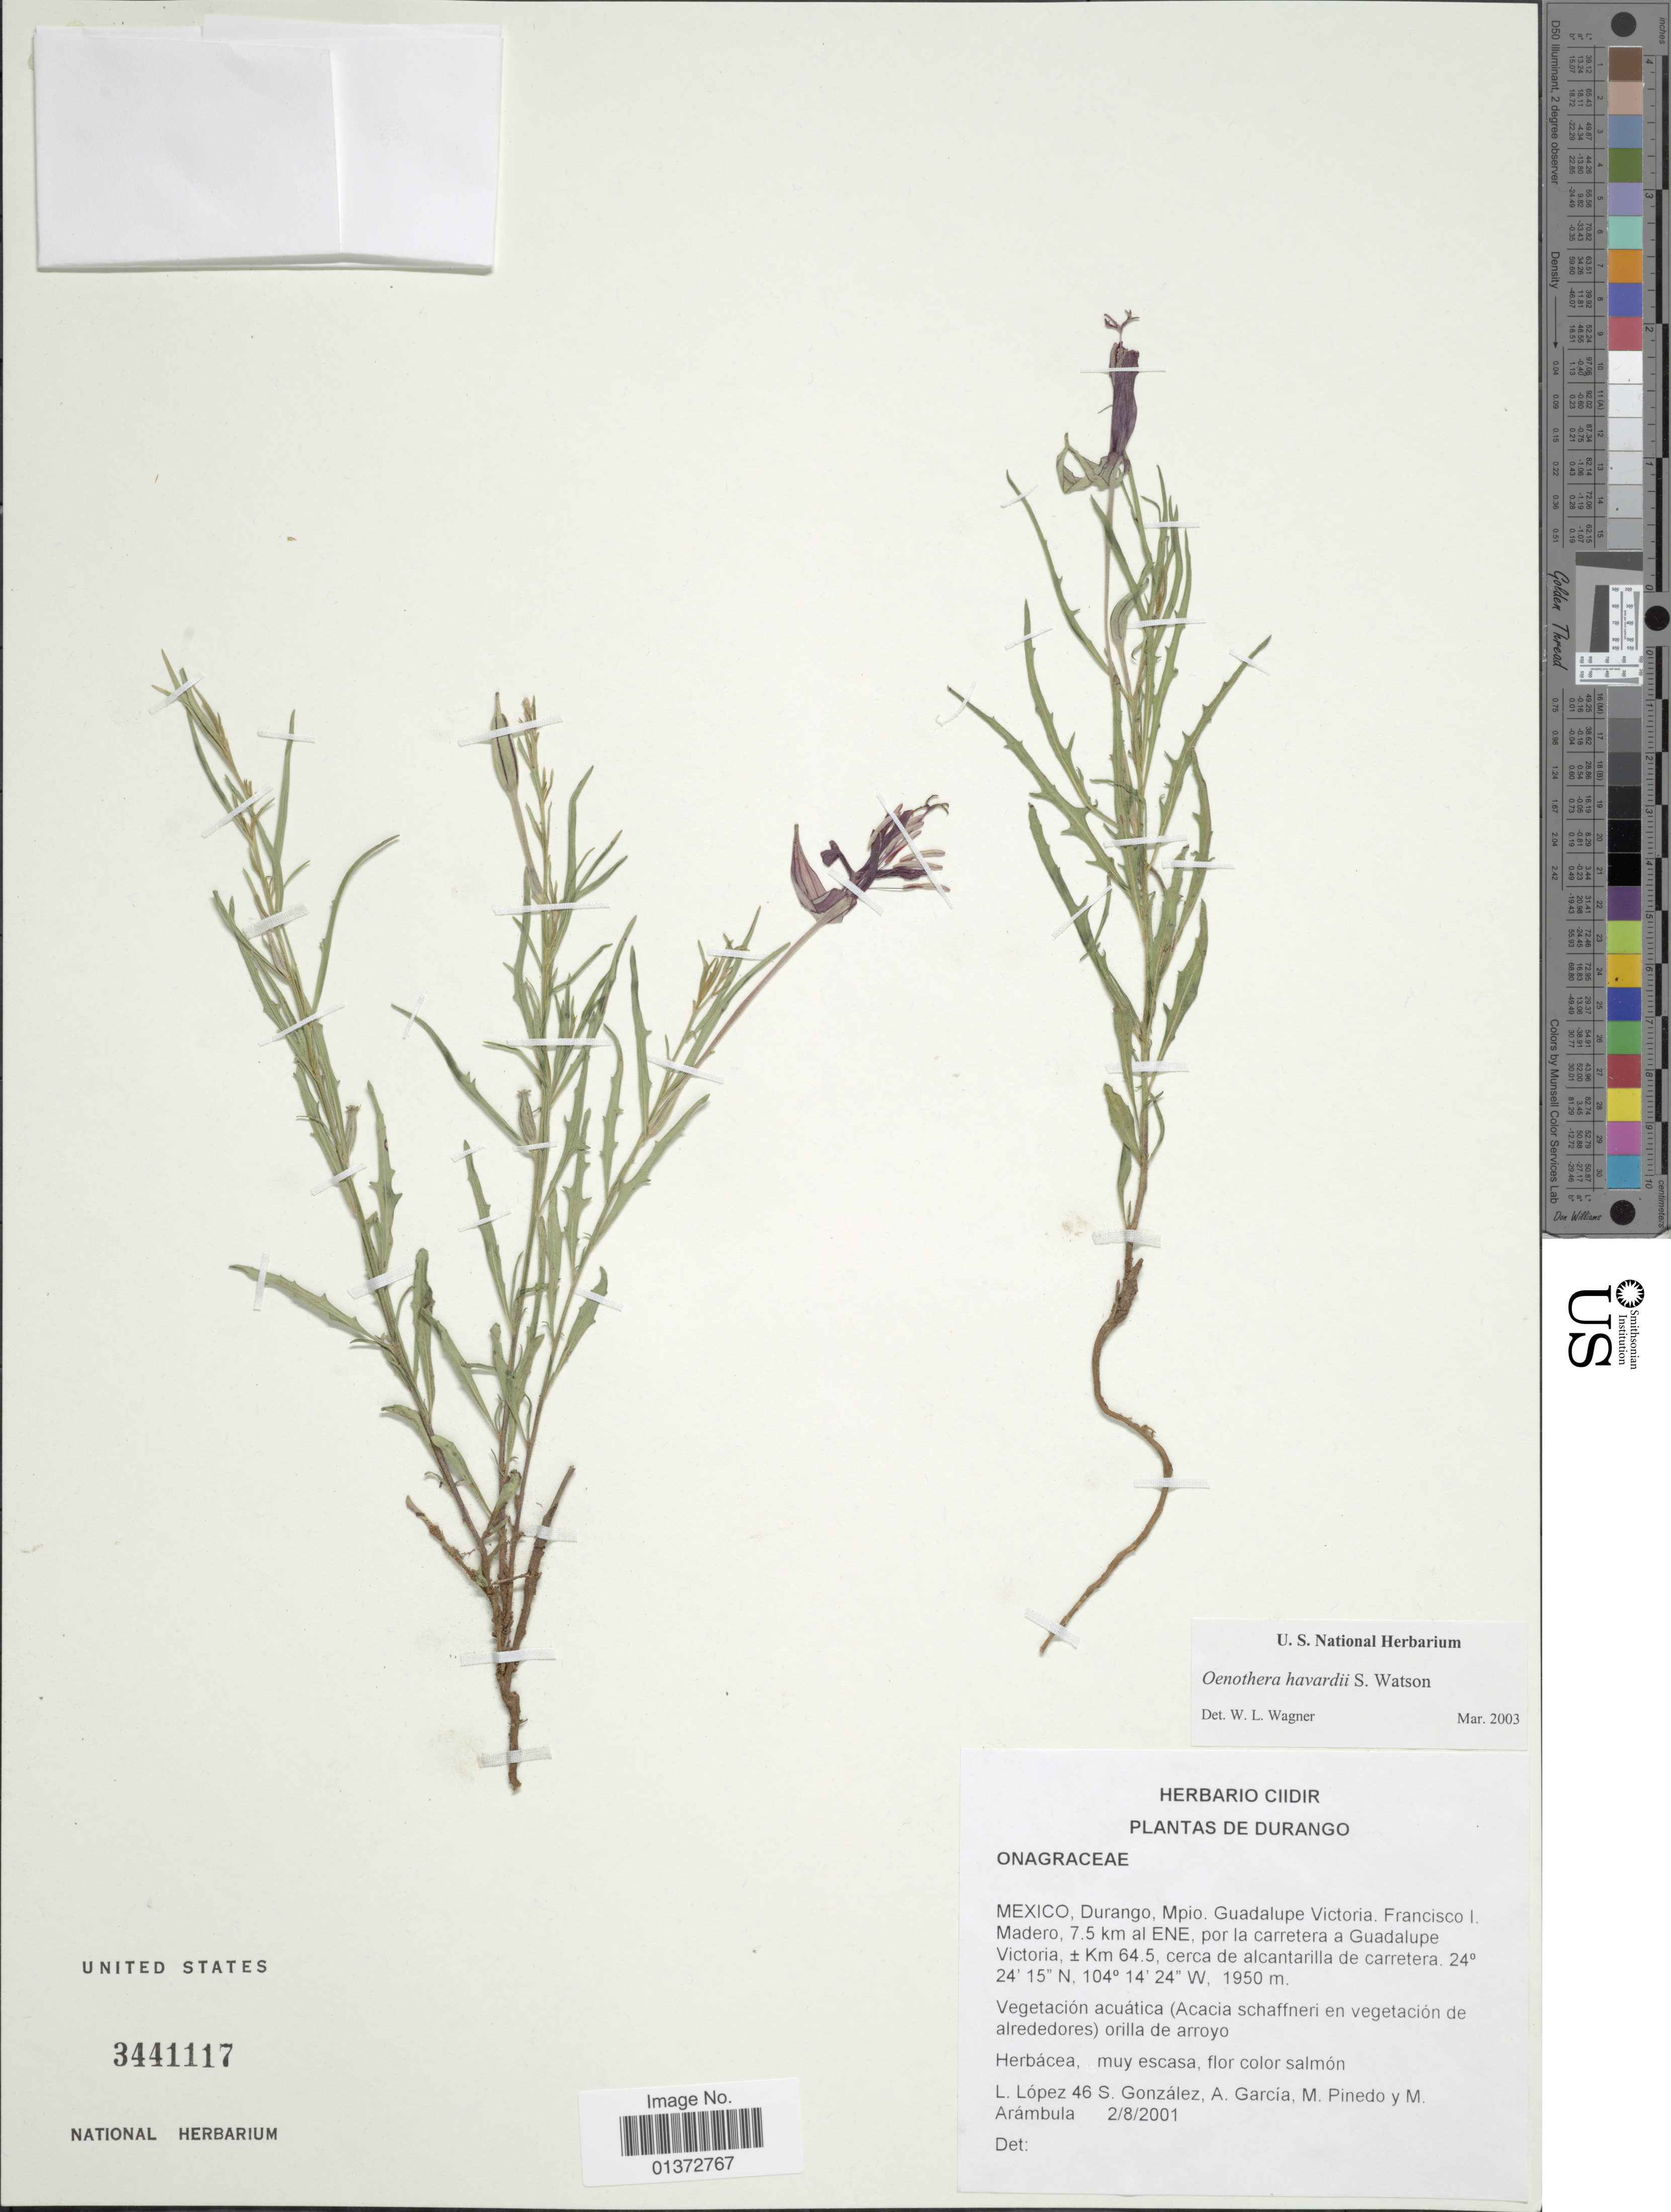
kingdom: Plantae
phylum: Tracheophyta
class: Magnoliopsida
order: Myrtales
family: Onagraceae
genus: Oenothera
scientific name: Oenothera havardii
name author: S. Watson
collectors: L. López, S. González, A. García, M. Pinedo & M. Arámbula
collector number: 46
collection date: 2001-08-02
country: Mexico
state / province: Durango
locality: Mpio. Guadalupe Victoria, Francisco I. Madero, 7.5 km al ENE, por la carretera a Guadalupe Victoria, ± 64.5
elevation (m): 1950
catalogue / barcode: US 3441117